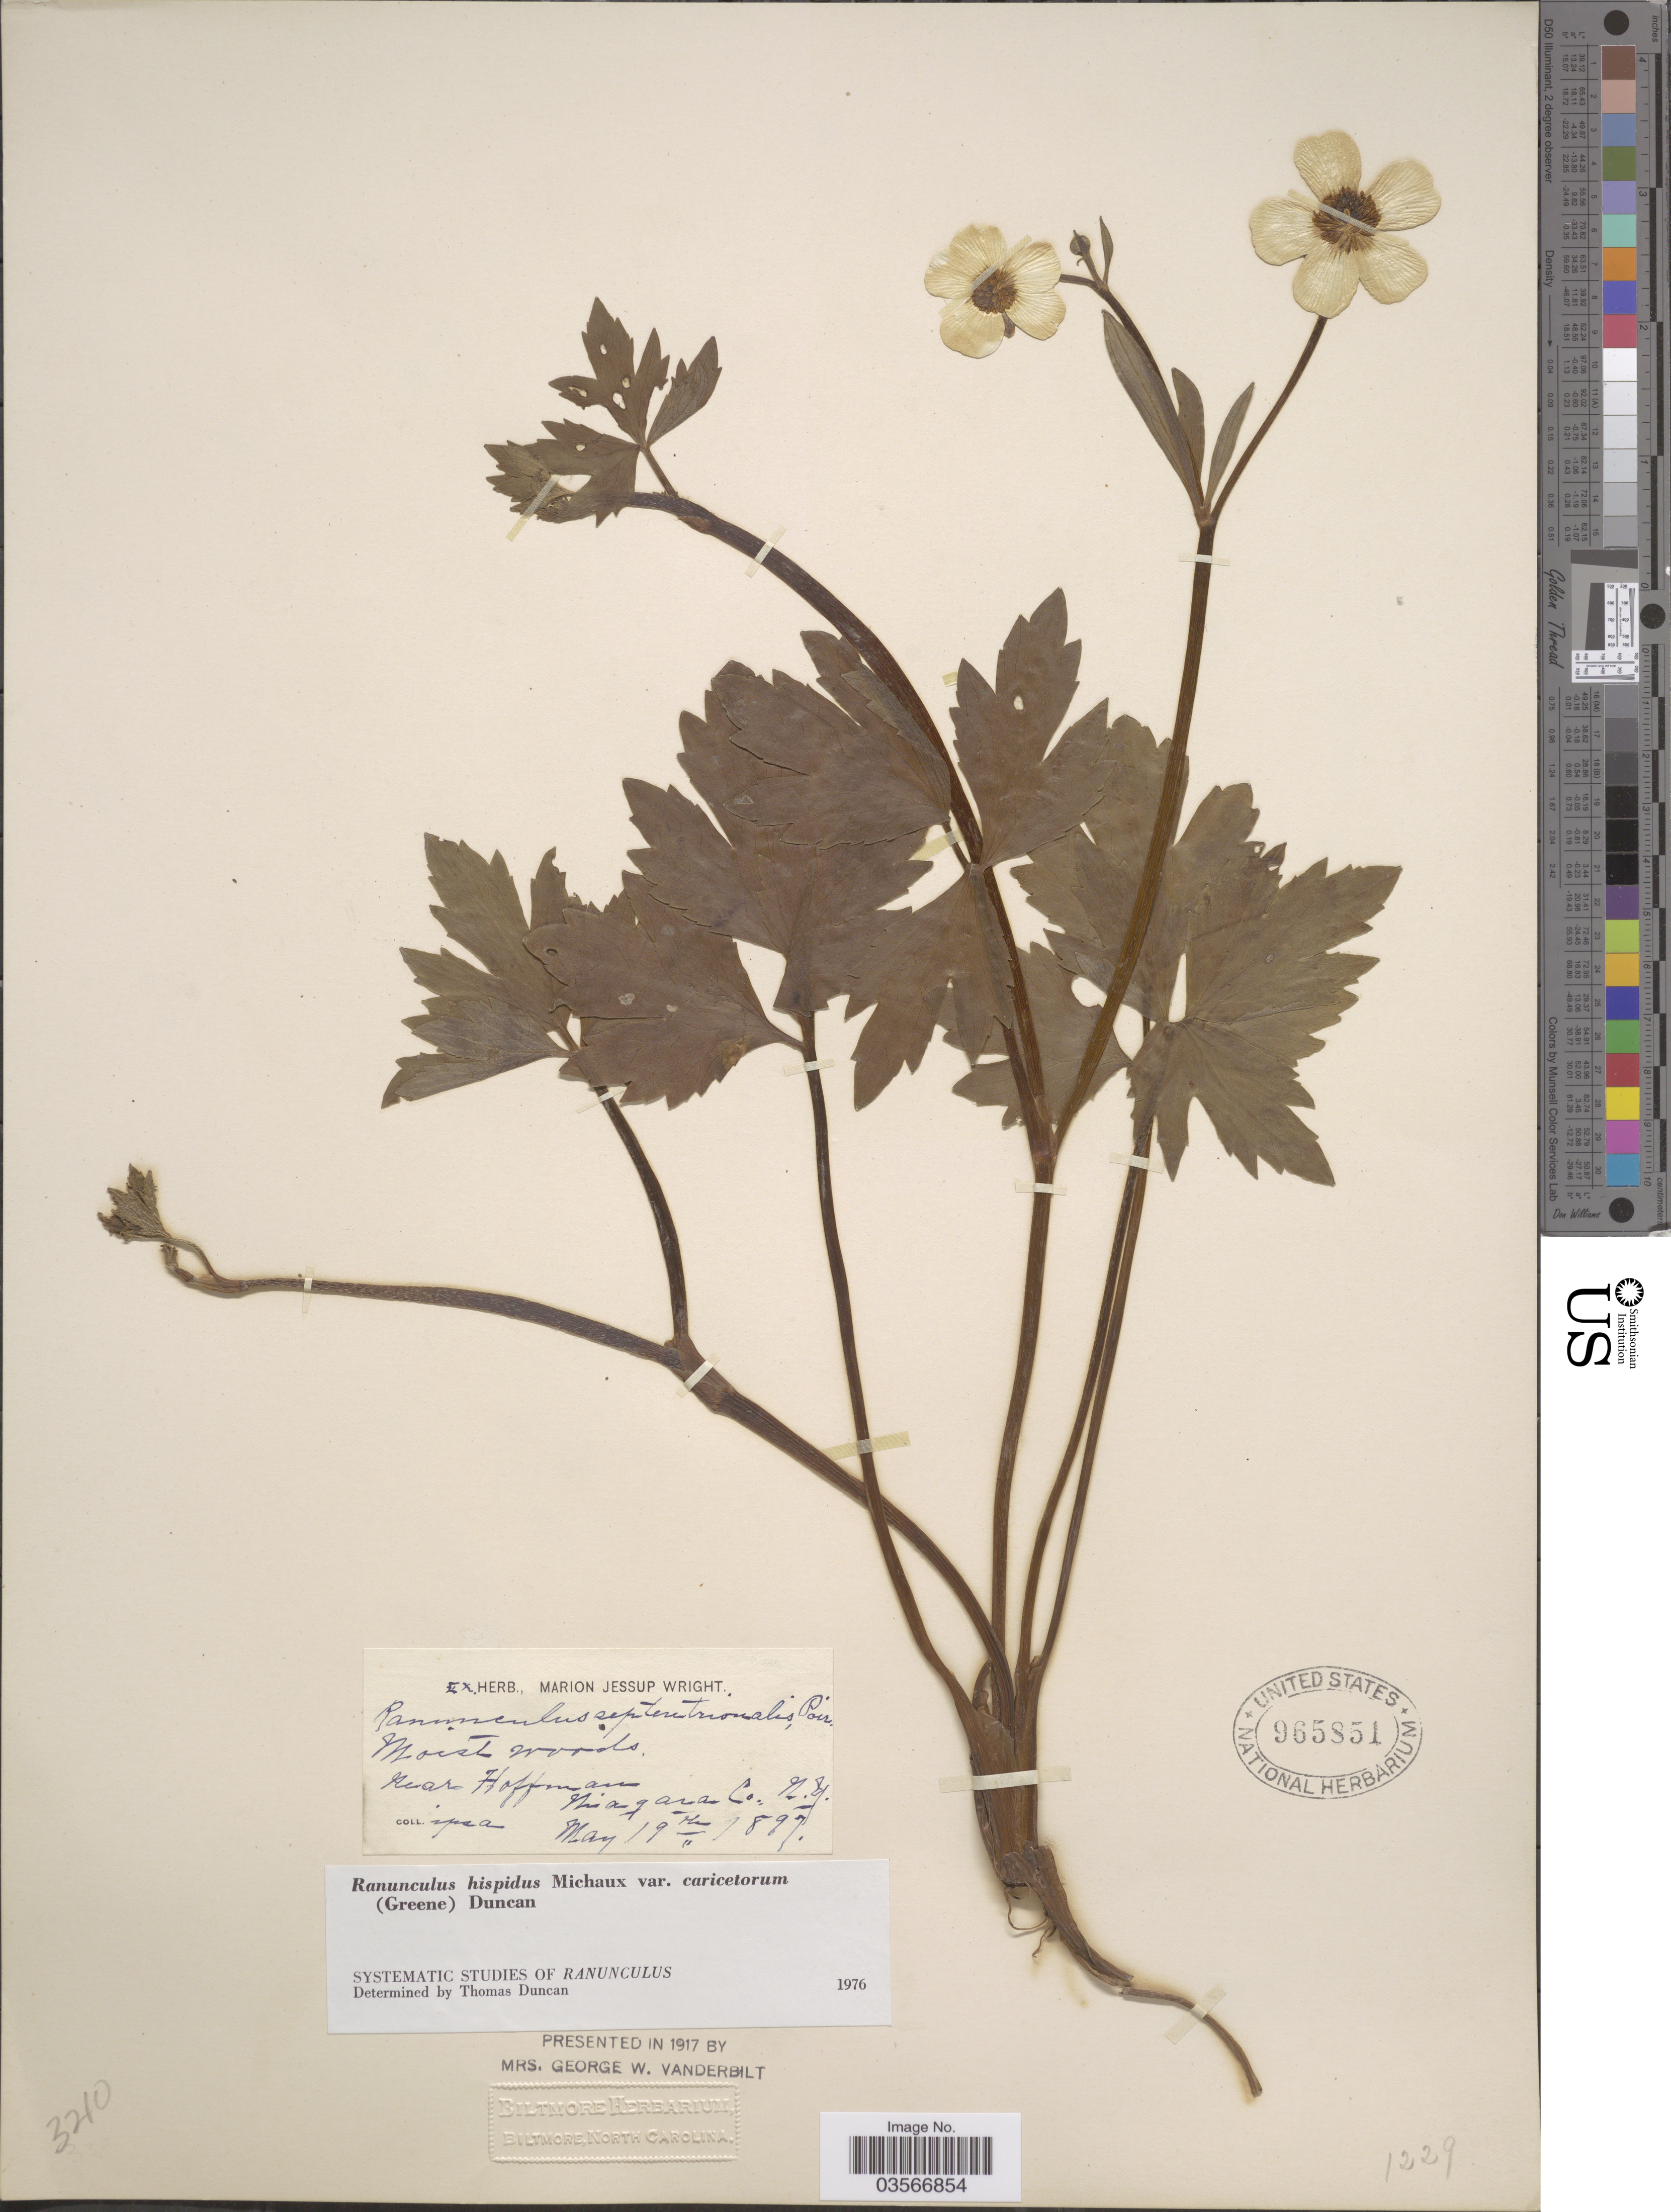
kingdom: Plantae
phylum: Tracheophyta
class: Magnoliopsida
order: Ranunculales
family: Ranunculaceae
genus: Ranunculus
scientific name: Ranunculus hispidus var. caricetorum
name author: Michx.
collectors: M. J. Wright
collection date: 1897-05-19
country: United States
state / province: New York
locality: Near Hoffman, Niagara Co.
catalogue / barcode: US 965851